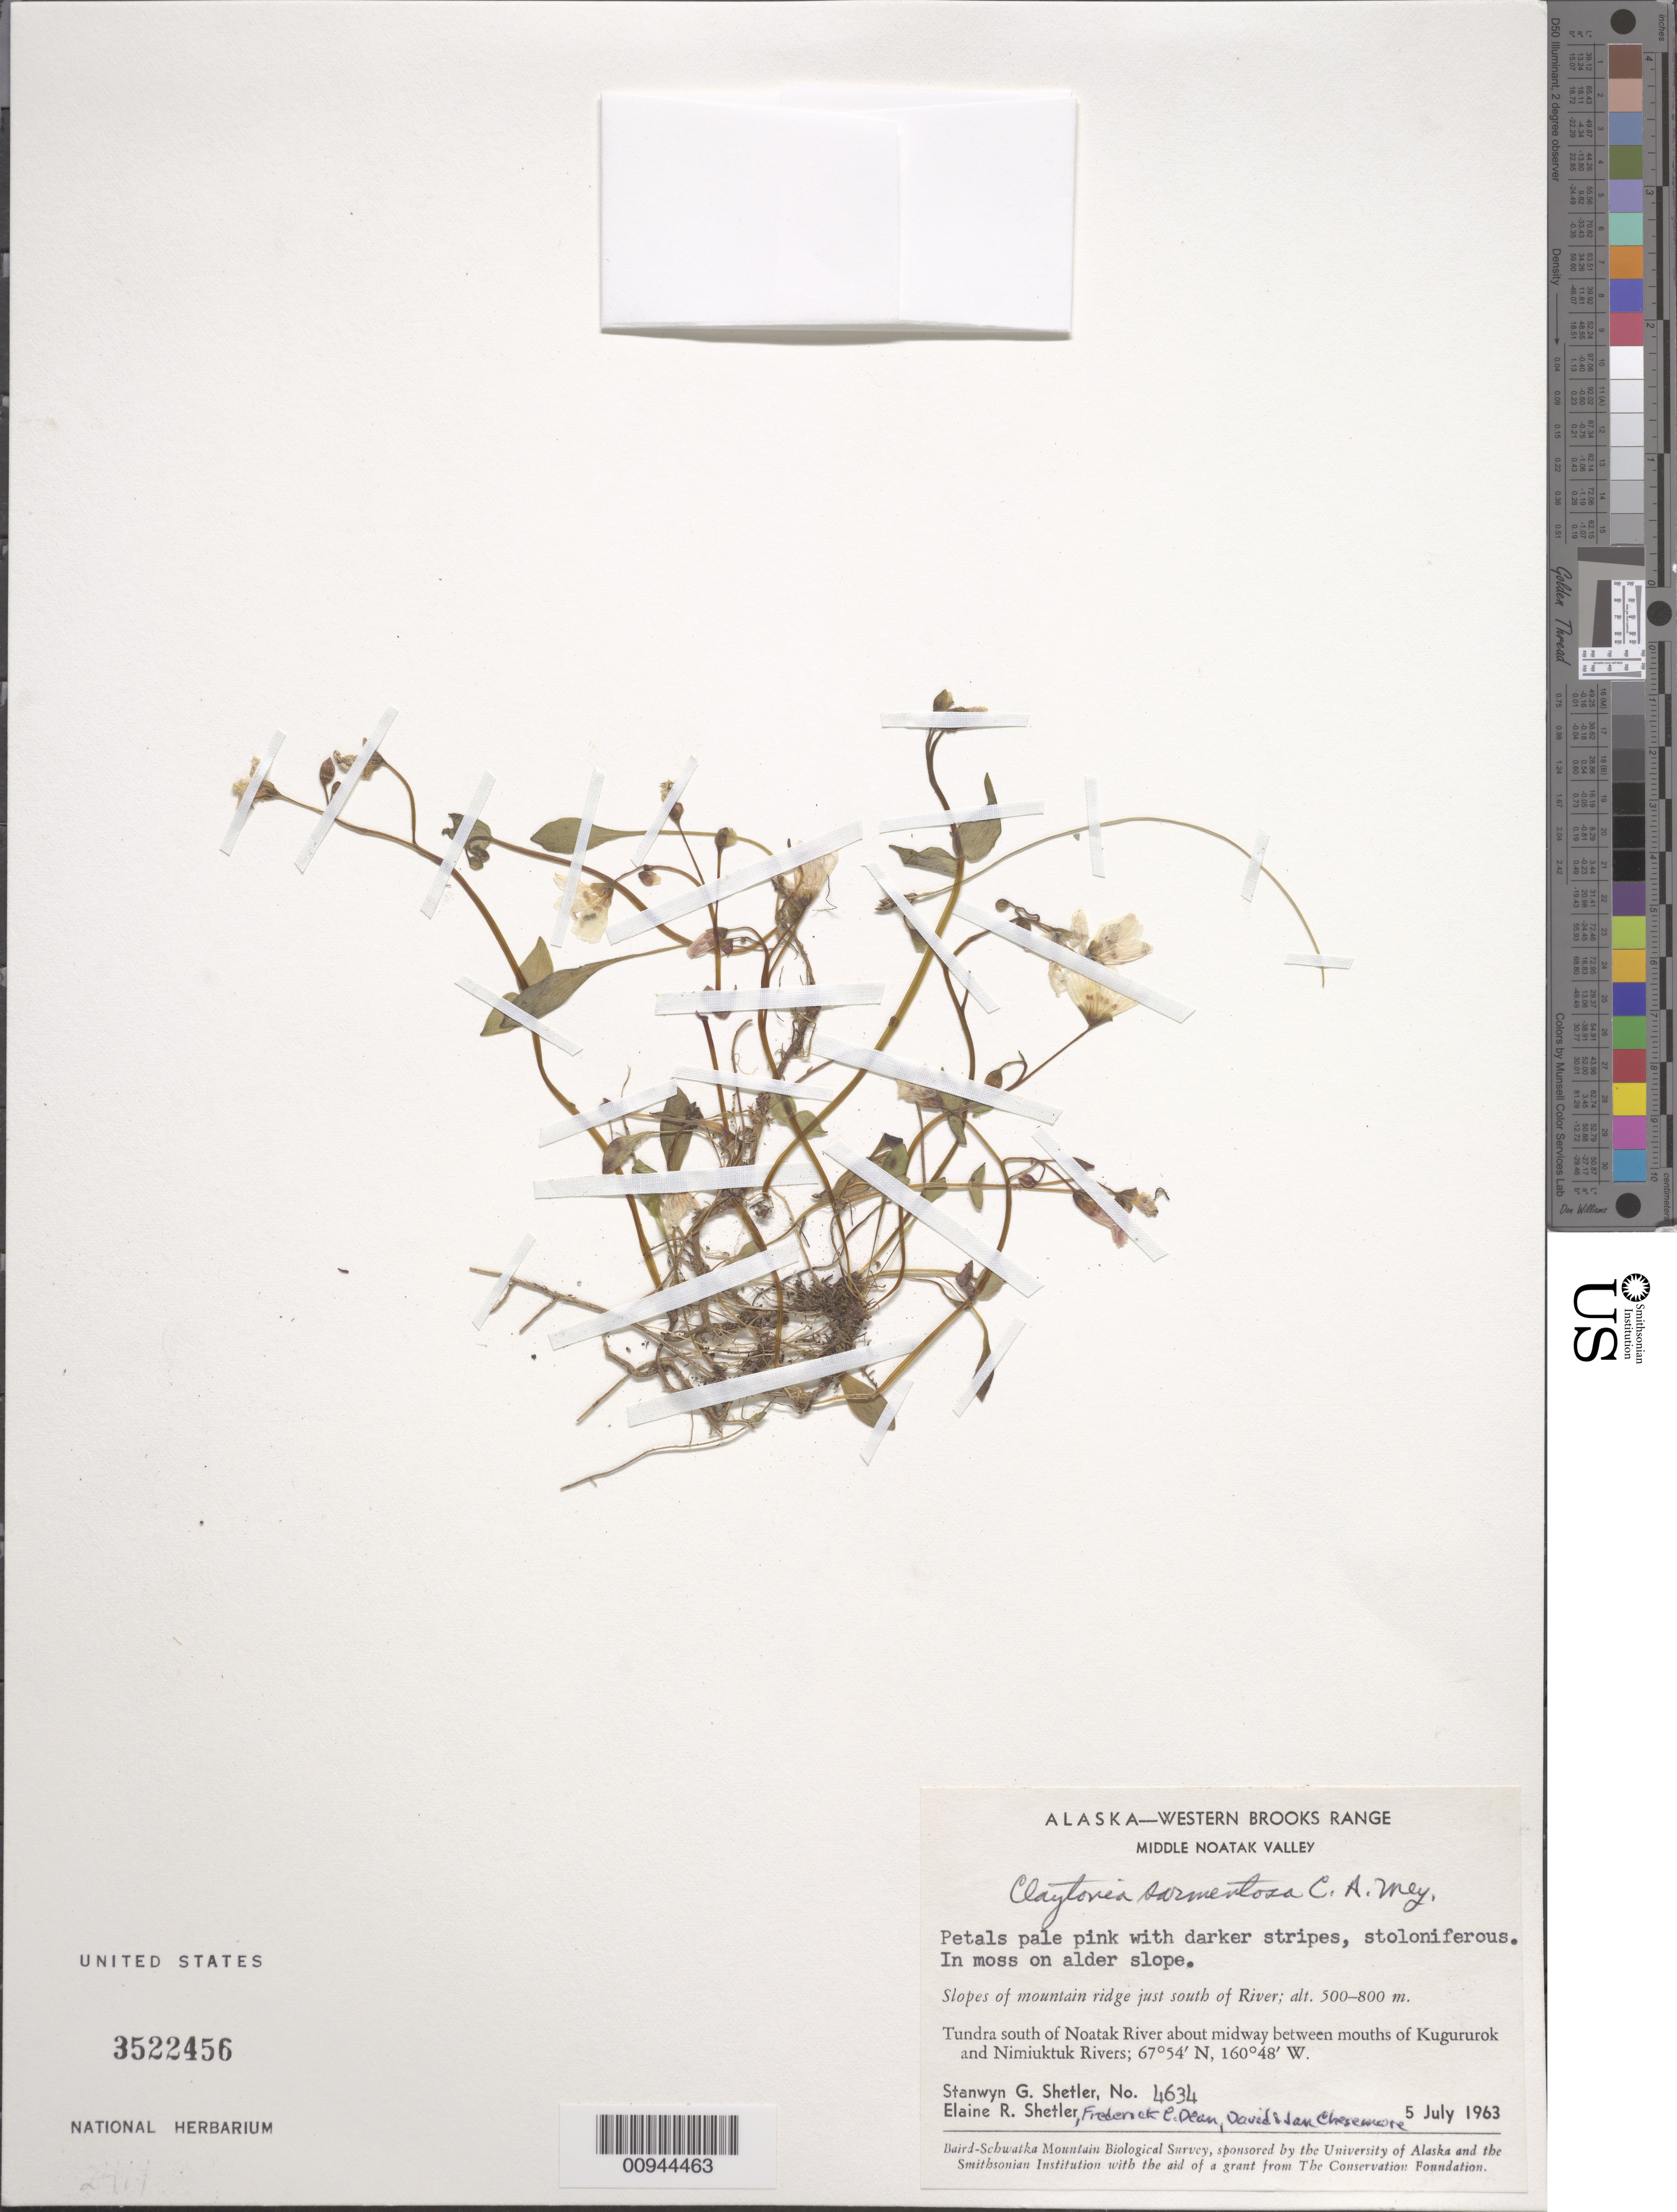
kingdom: Plantae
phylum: Tracheophyta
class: Magnoliopsida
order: Caryophyllales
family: Montiaceae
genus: Claytonia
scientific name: Claytonia sarmentosa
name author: C.A. Mey.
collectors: S. Shetler, E. R. Shetler, F. C. Dean, D. Chesemore & J. Chesemore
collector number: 4634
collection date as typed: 05 Jul 1963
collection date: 1963-07-05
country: United States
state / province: Alaska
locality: S of Noatak River about midway between mouths of Kugururok and Nimiuktuk Rivers. Western Brooks Range, Middle Noatak Valley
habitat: Tundra. Slopes of mountain ridge just south of River.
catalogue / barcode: US 3522456